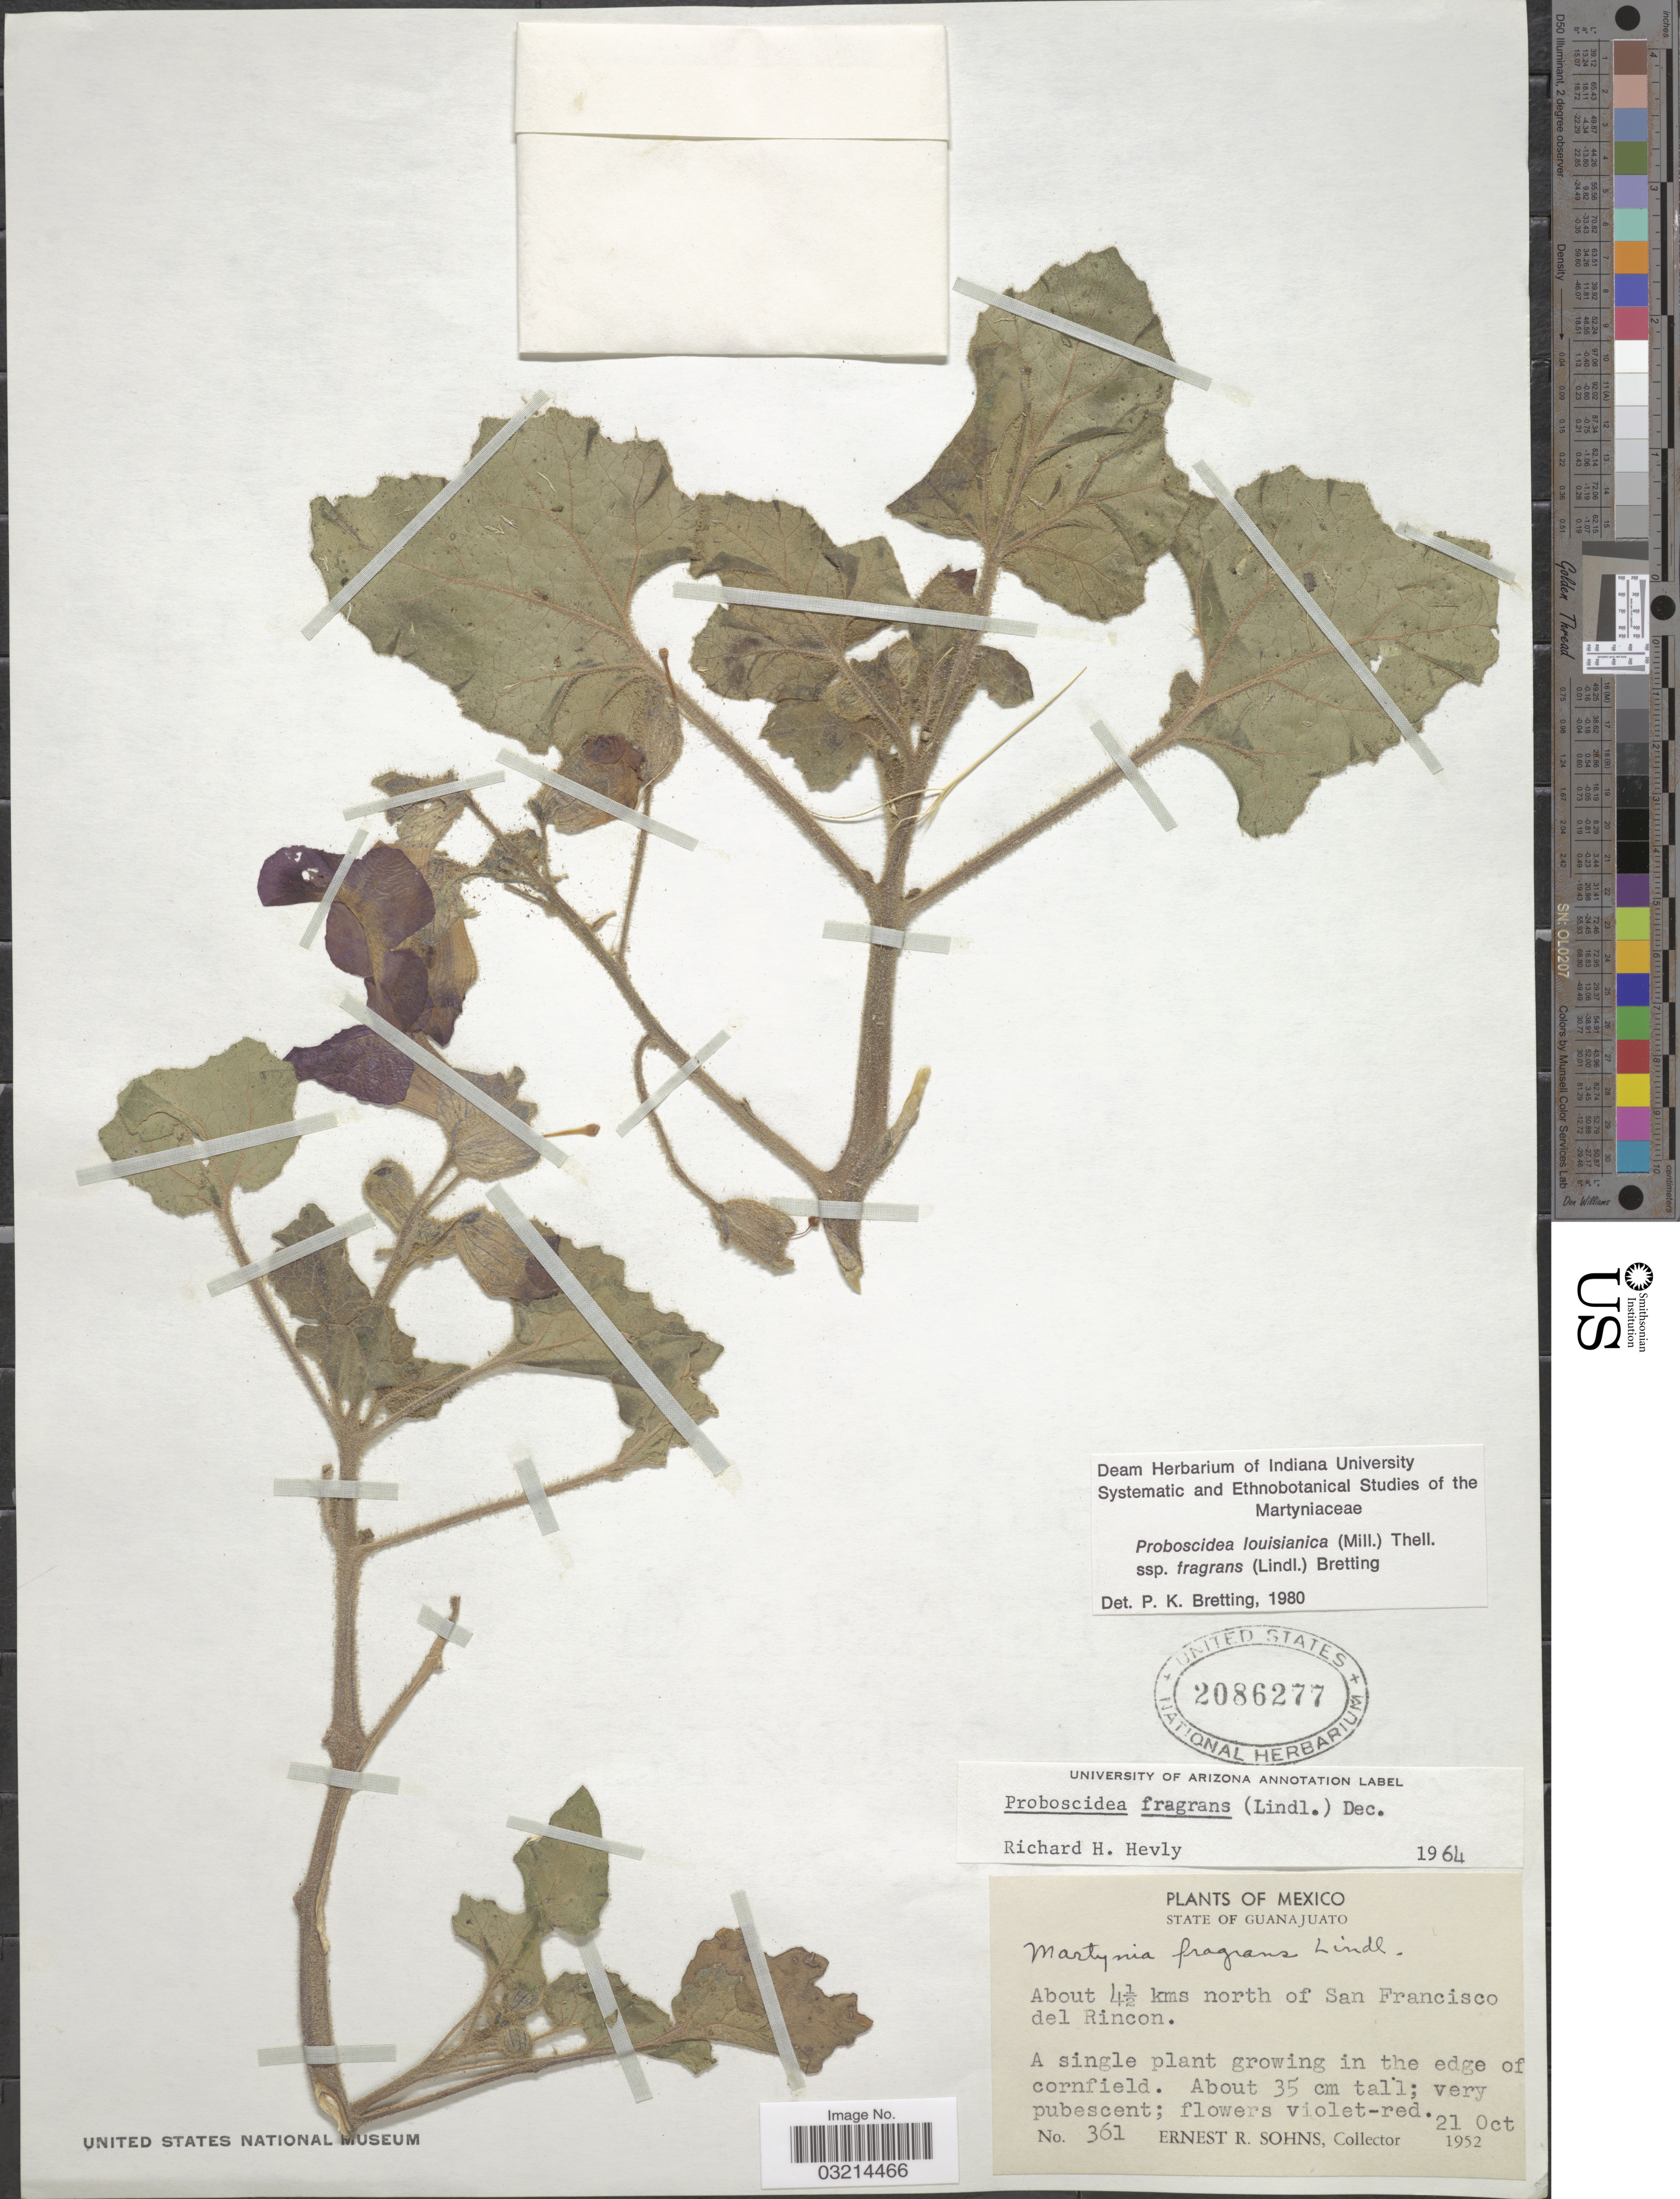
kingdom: Plantae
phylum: Tracheophyta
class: Magnoliopsida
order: Lamiales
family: Martyniaceae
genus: Proboscidea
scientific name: Proboscidea louisianica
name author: Thell.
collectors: E. R. Sohns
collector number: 361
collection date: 1952-10-21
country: Mexico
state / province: Guanajuato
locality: About 4½ kms north of San Francisco del Rincon.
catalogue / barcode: US 2086277